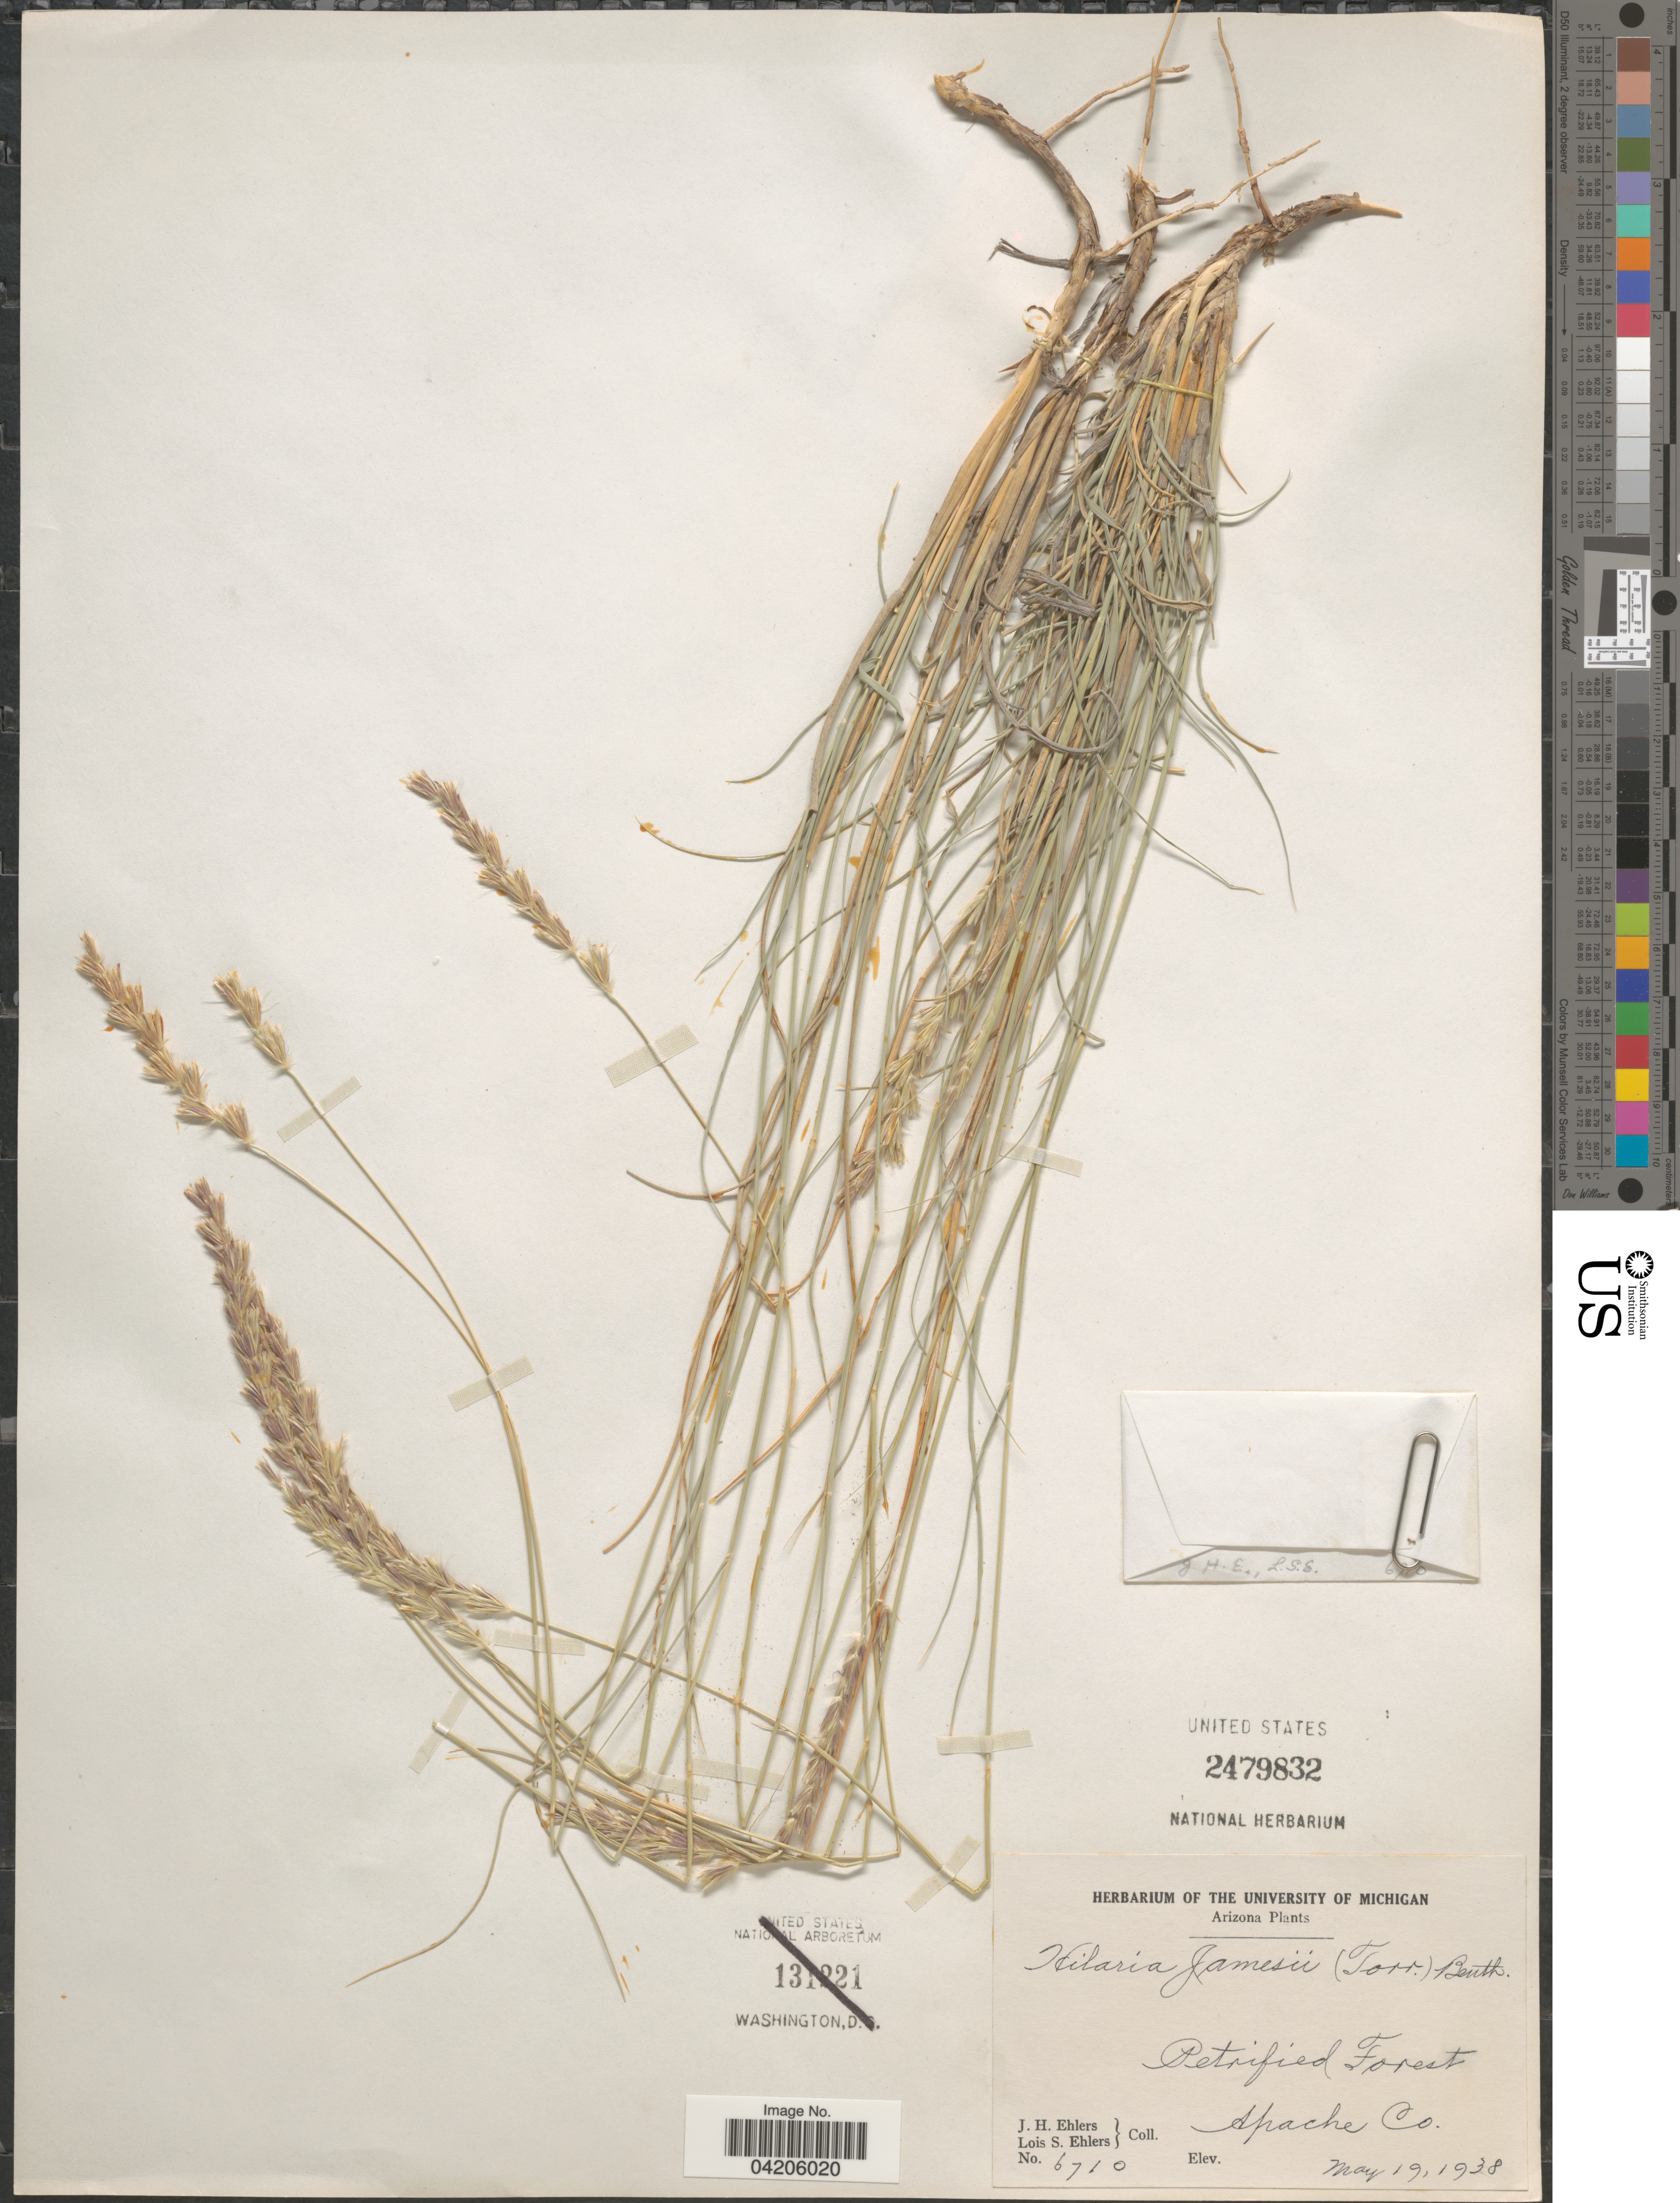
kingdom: Plantae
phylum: Tracheophyta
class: Liliopsida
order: Poales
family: Poaceae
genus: Hilaria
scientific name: Hilaria jamesii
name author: (Torr.) Benth.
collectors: J. H. Ehlers & L. Ehlers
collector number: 6710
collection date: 1938-05-19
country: United States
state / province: Arizona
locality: Petrified Forest Apache Co.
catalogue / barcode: US 2479832